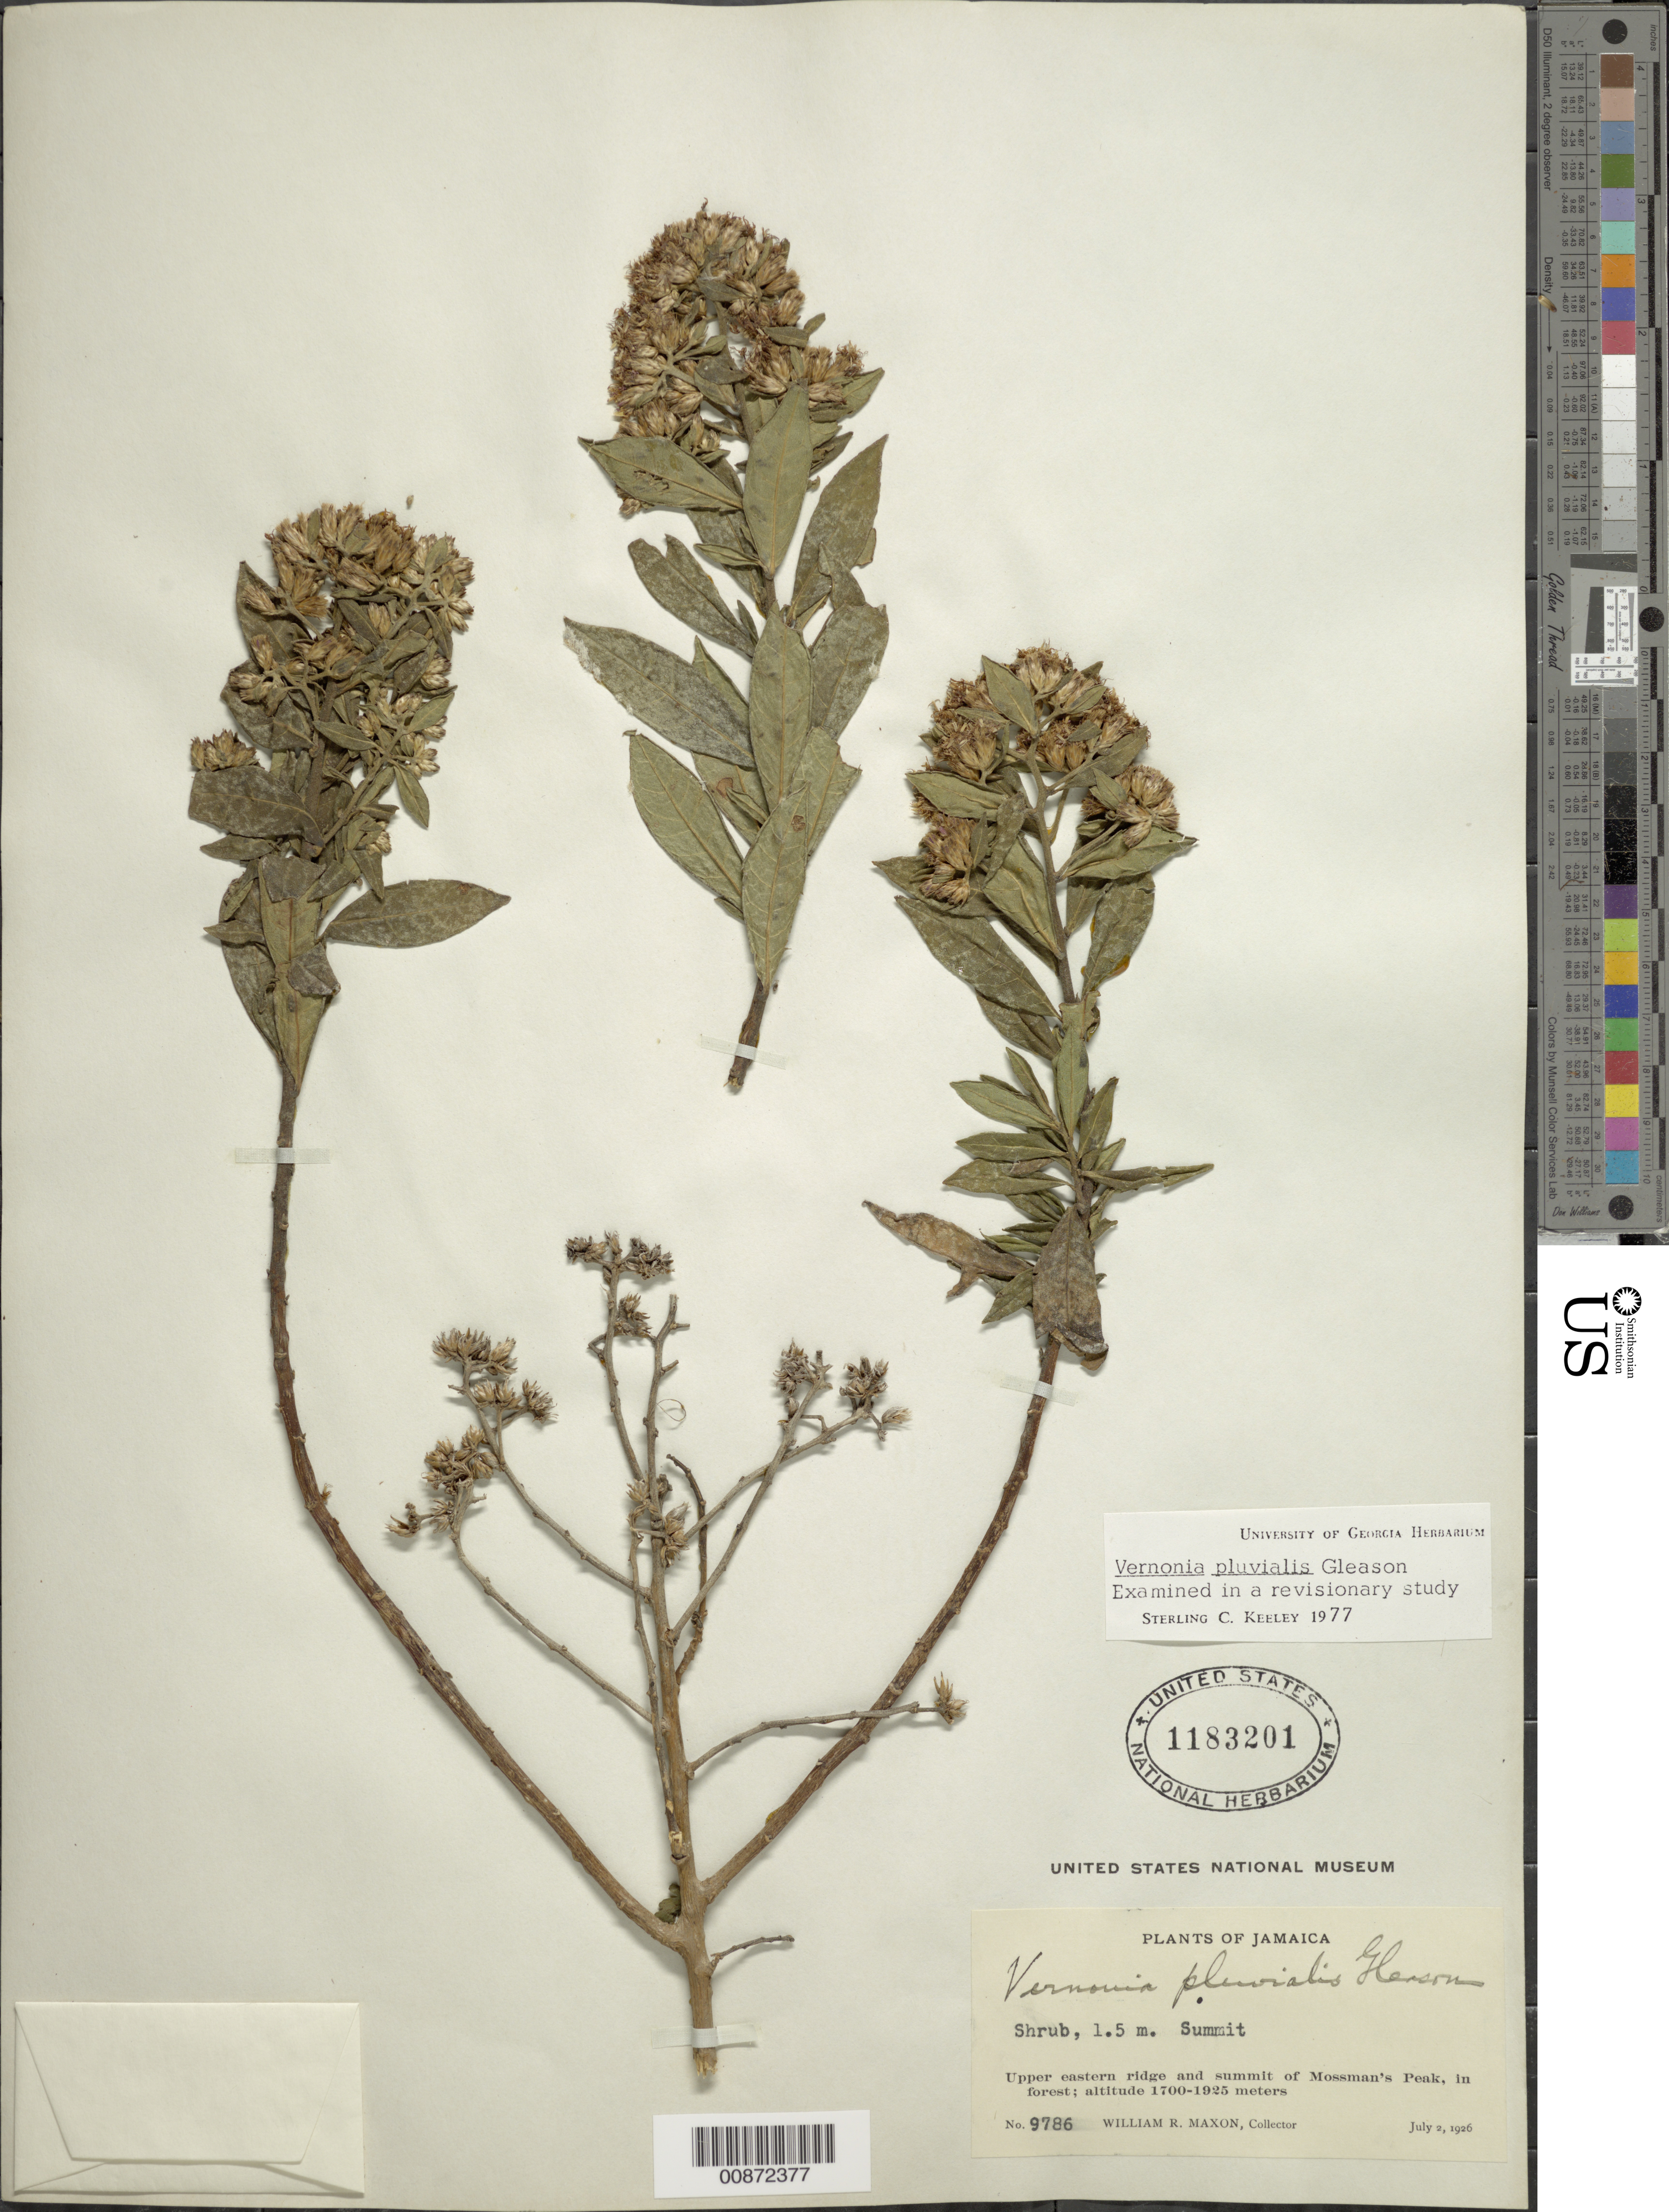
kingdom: Plantae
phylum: Tracheophyta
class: Magnoliopsida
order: Asterales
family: Asteraceae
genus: Lepidaploa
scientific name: Lepidaploa pluvialis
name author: (Gleason) H. Rob.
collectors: W. R. Maxon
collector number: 9786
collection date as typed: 02 Jul 1926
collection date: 1926-07-02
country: Jamaica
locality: Upper eastern ridge and summit of Mossman's Peak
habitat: In forest at summit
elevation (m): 1700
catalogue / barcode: US 1183201